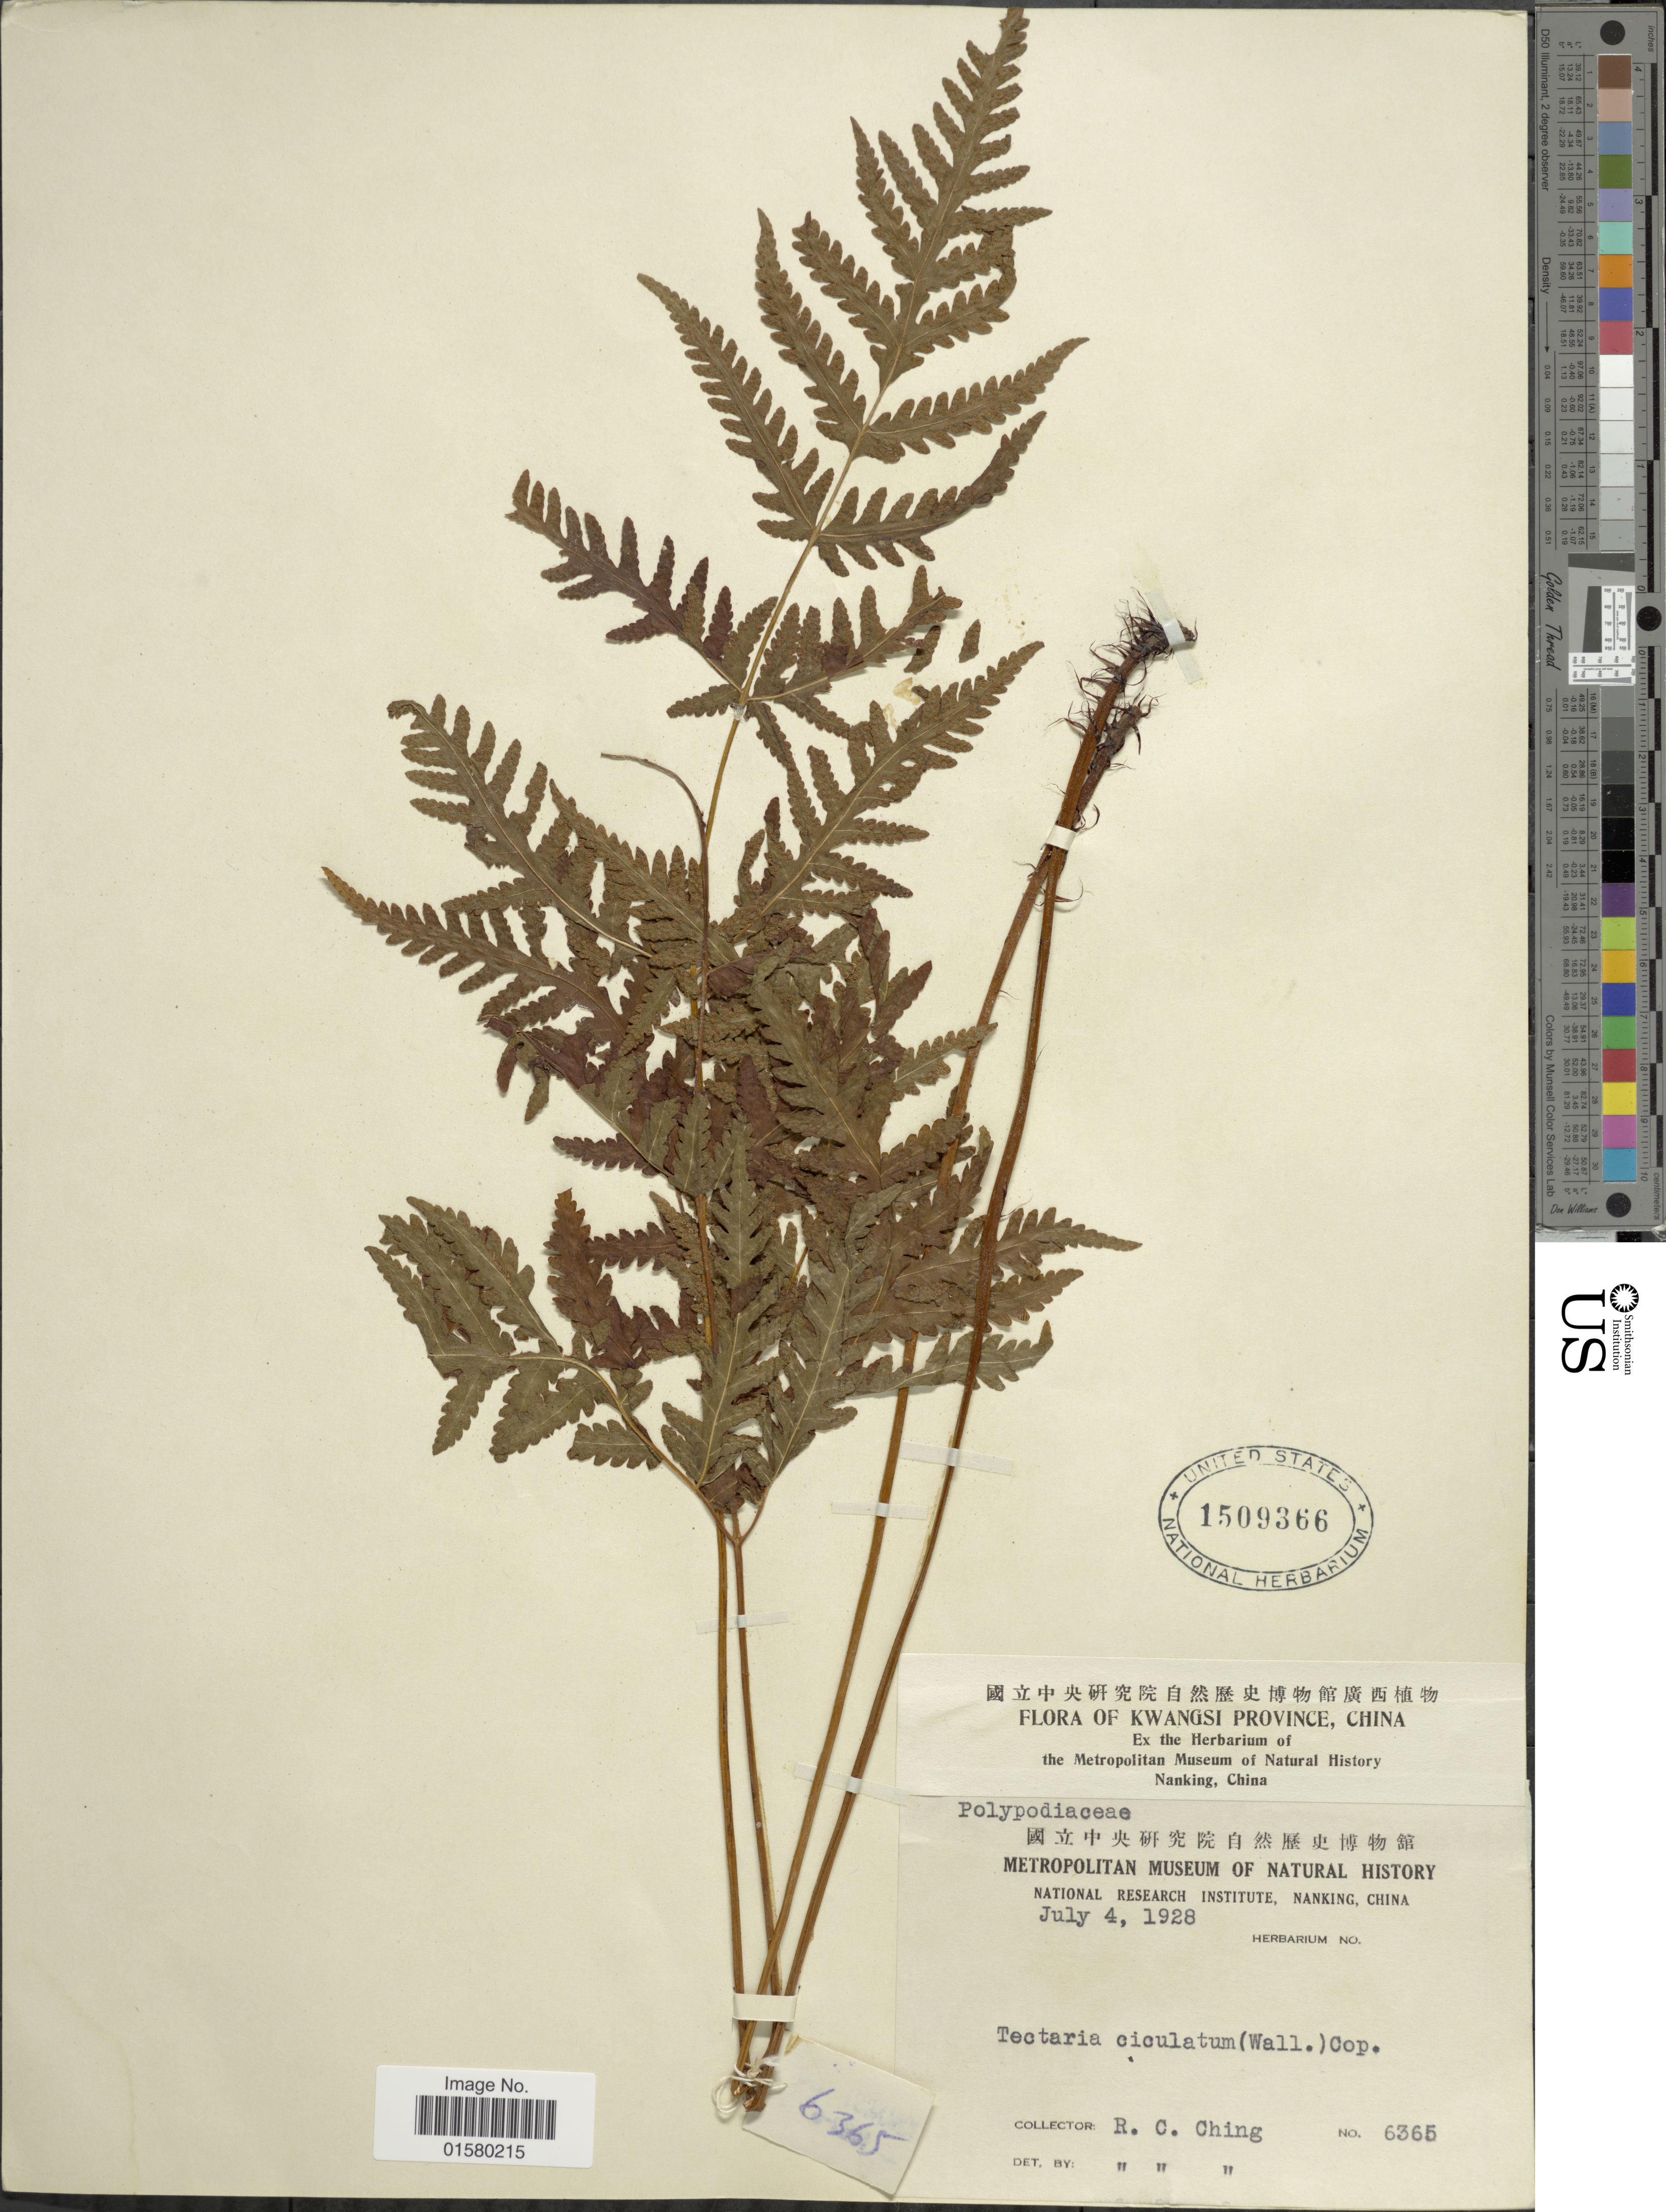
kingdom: Plantae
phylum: Tracheophyta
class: Polypodiopsida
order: Polypodiales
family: Tectariaceae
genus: Tectaria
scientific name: Tectaria devexa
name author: (Kunze) Copel.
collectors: R. C. Ching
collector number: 6365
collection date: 1928-07-04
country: China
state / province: Guangxi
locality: Kwangsi Province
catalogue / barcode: US 1509366